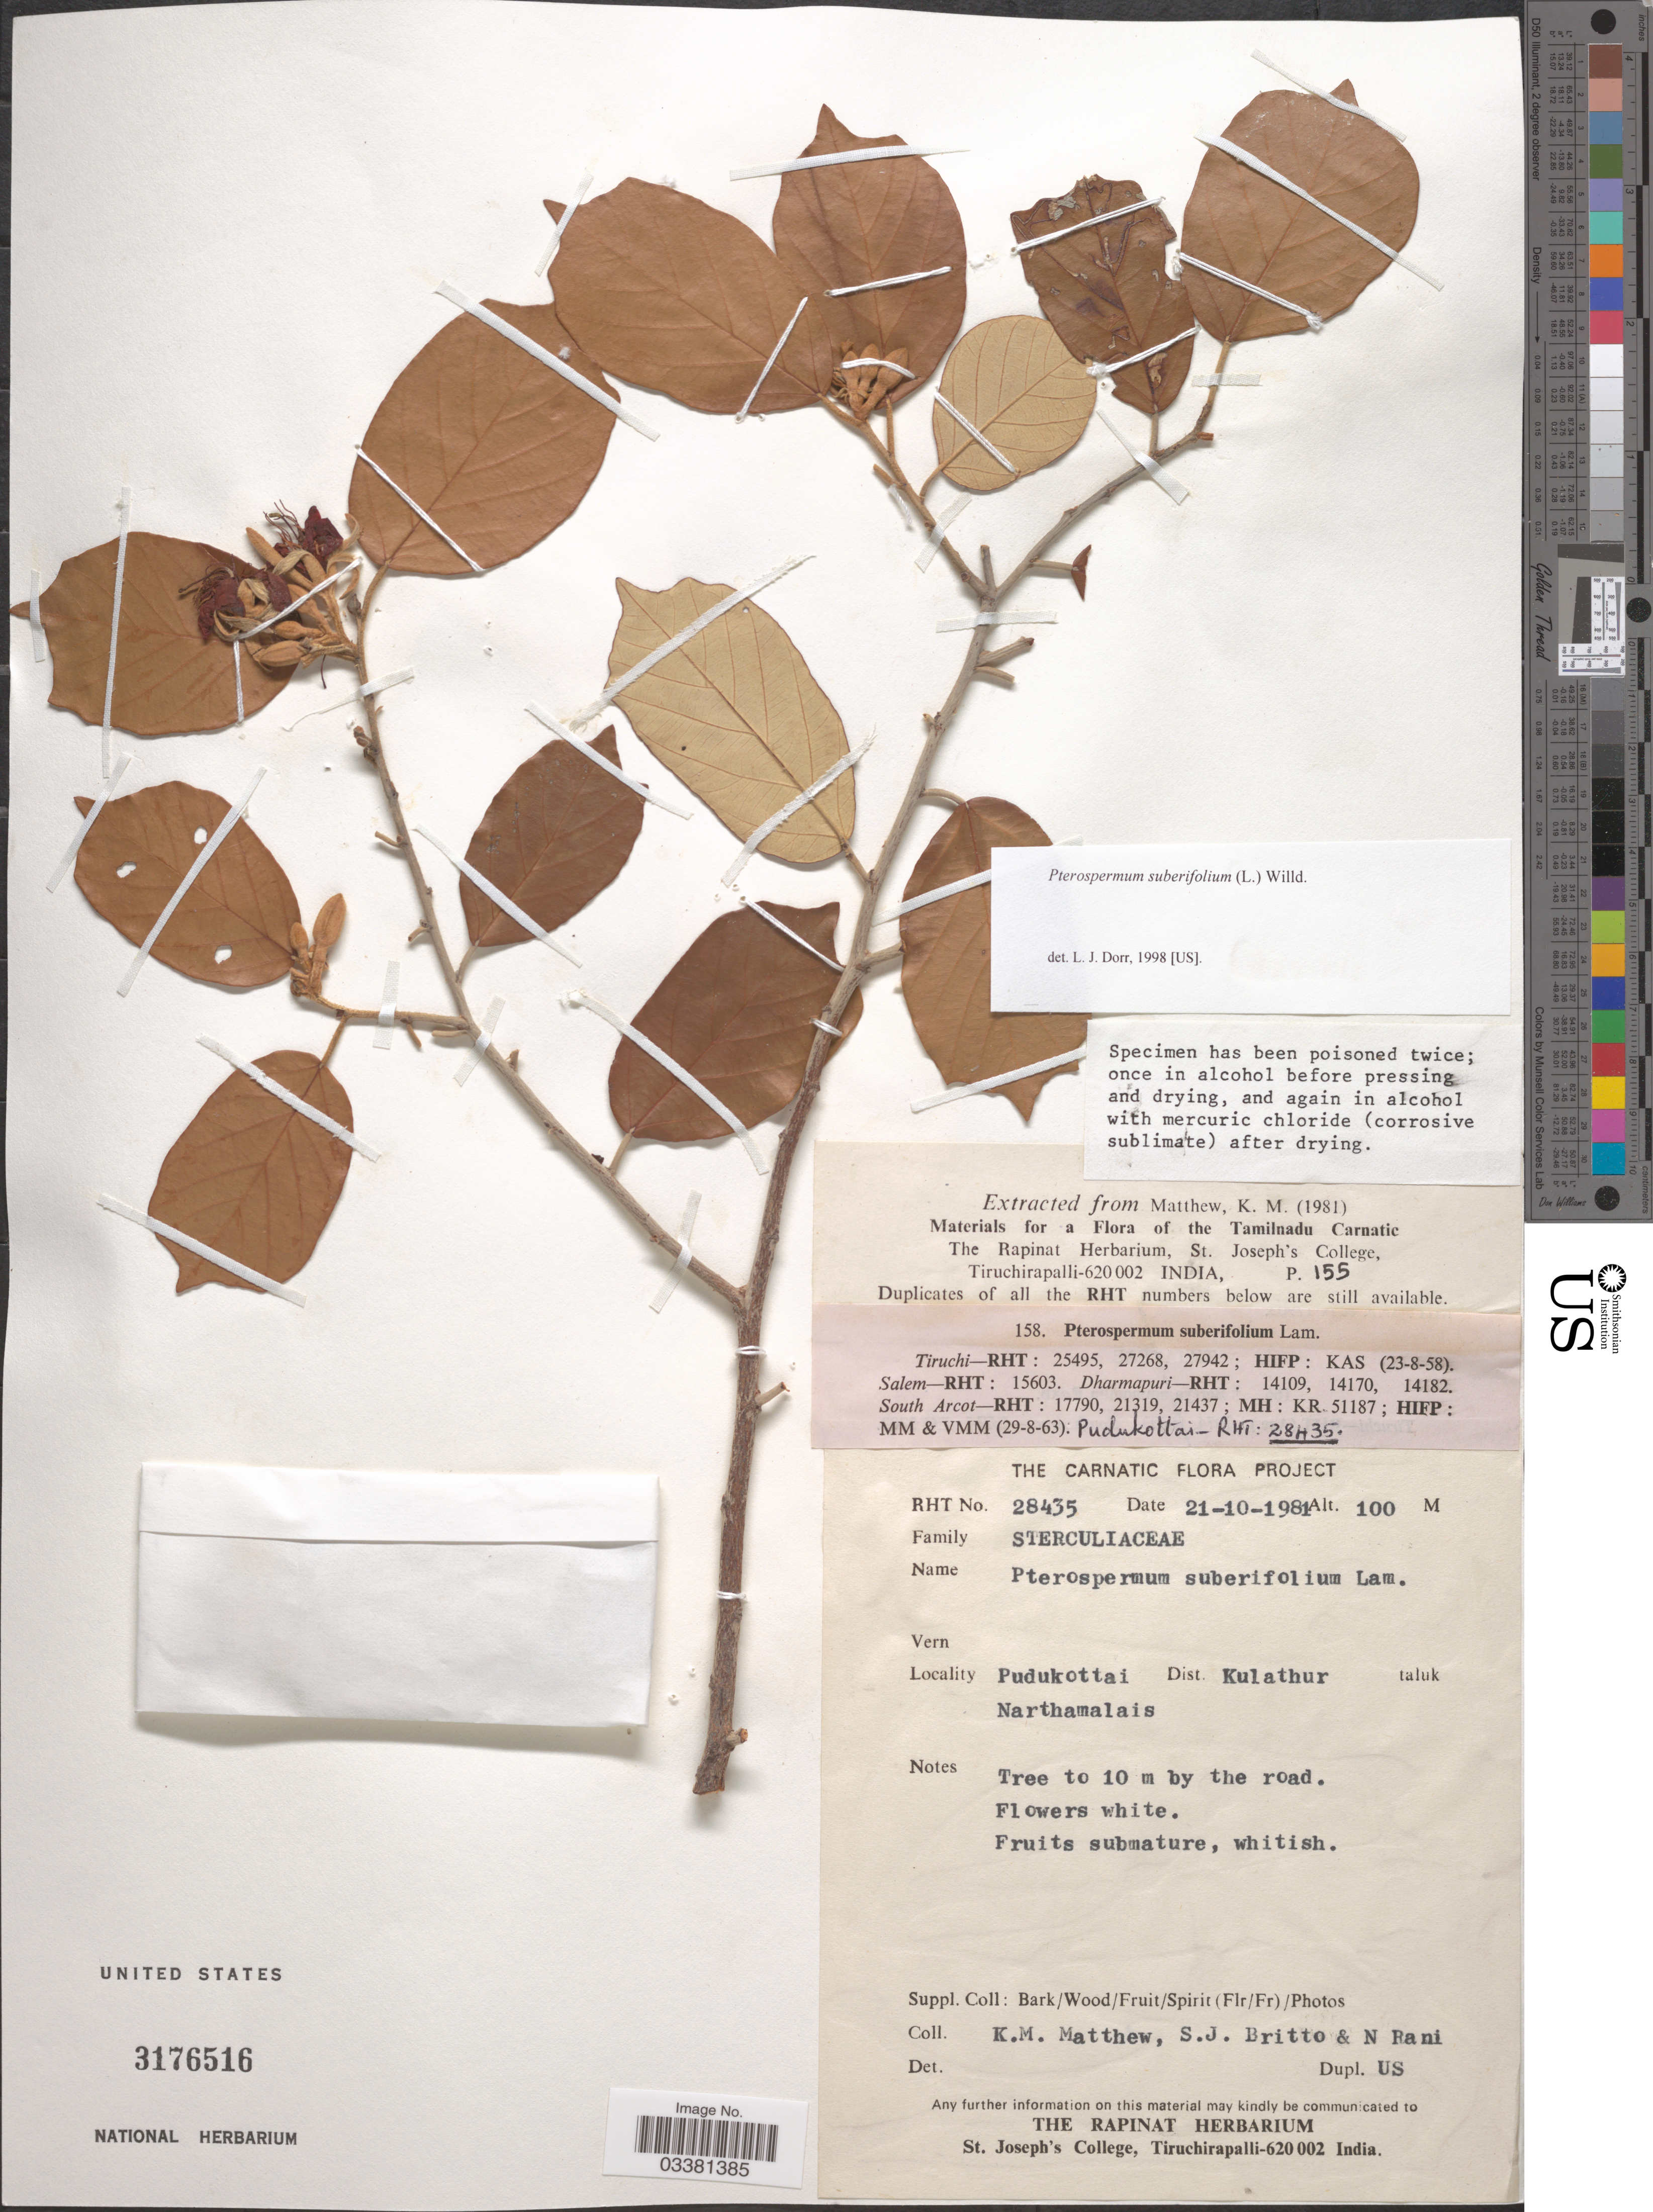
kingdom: Plantae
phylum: Tracheophyta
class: Magnoliopsida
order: Malvales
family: Malvaceae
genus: Pterospermum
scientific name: Pterospermum suberifolium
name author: (L.) Raeusch.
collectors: K. M. Matthew, S. J. Britto & N. Rani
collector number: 28435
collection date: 1981-10-21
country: India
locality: Pudukottai Dist. Kulathur taluk. Narthamalais.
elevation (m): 100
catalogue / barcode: US 3176516